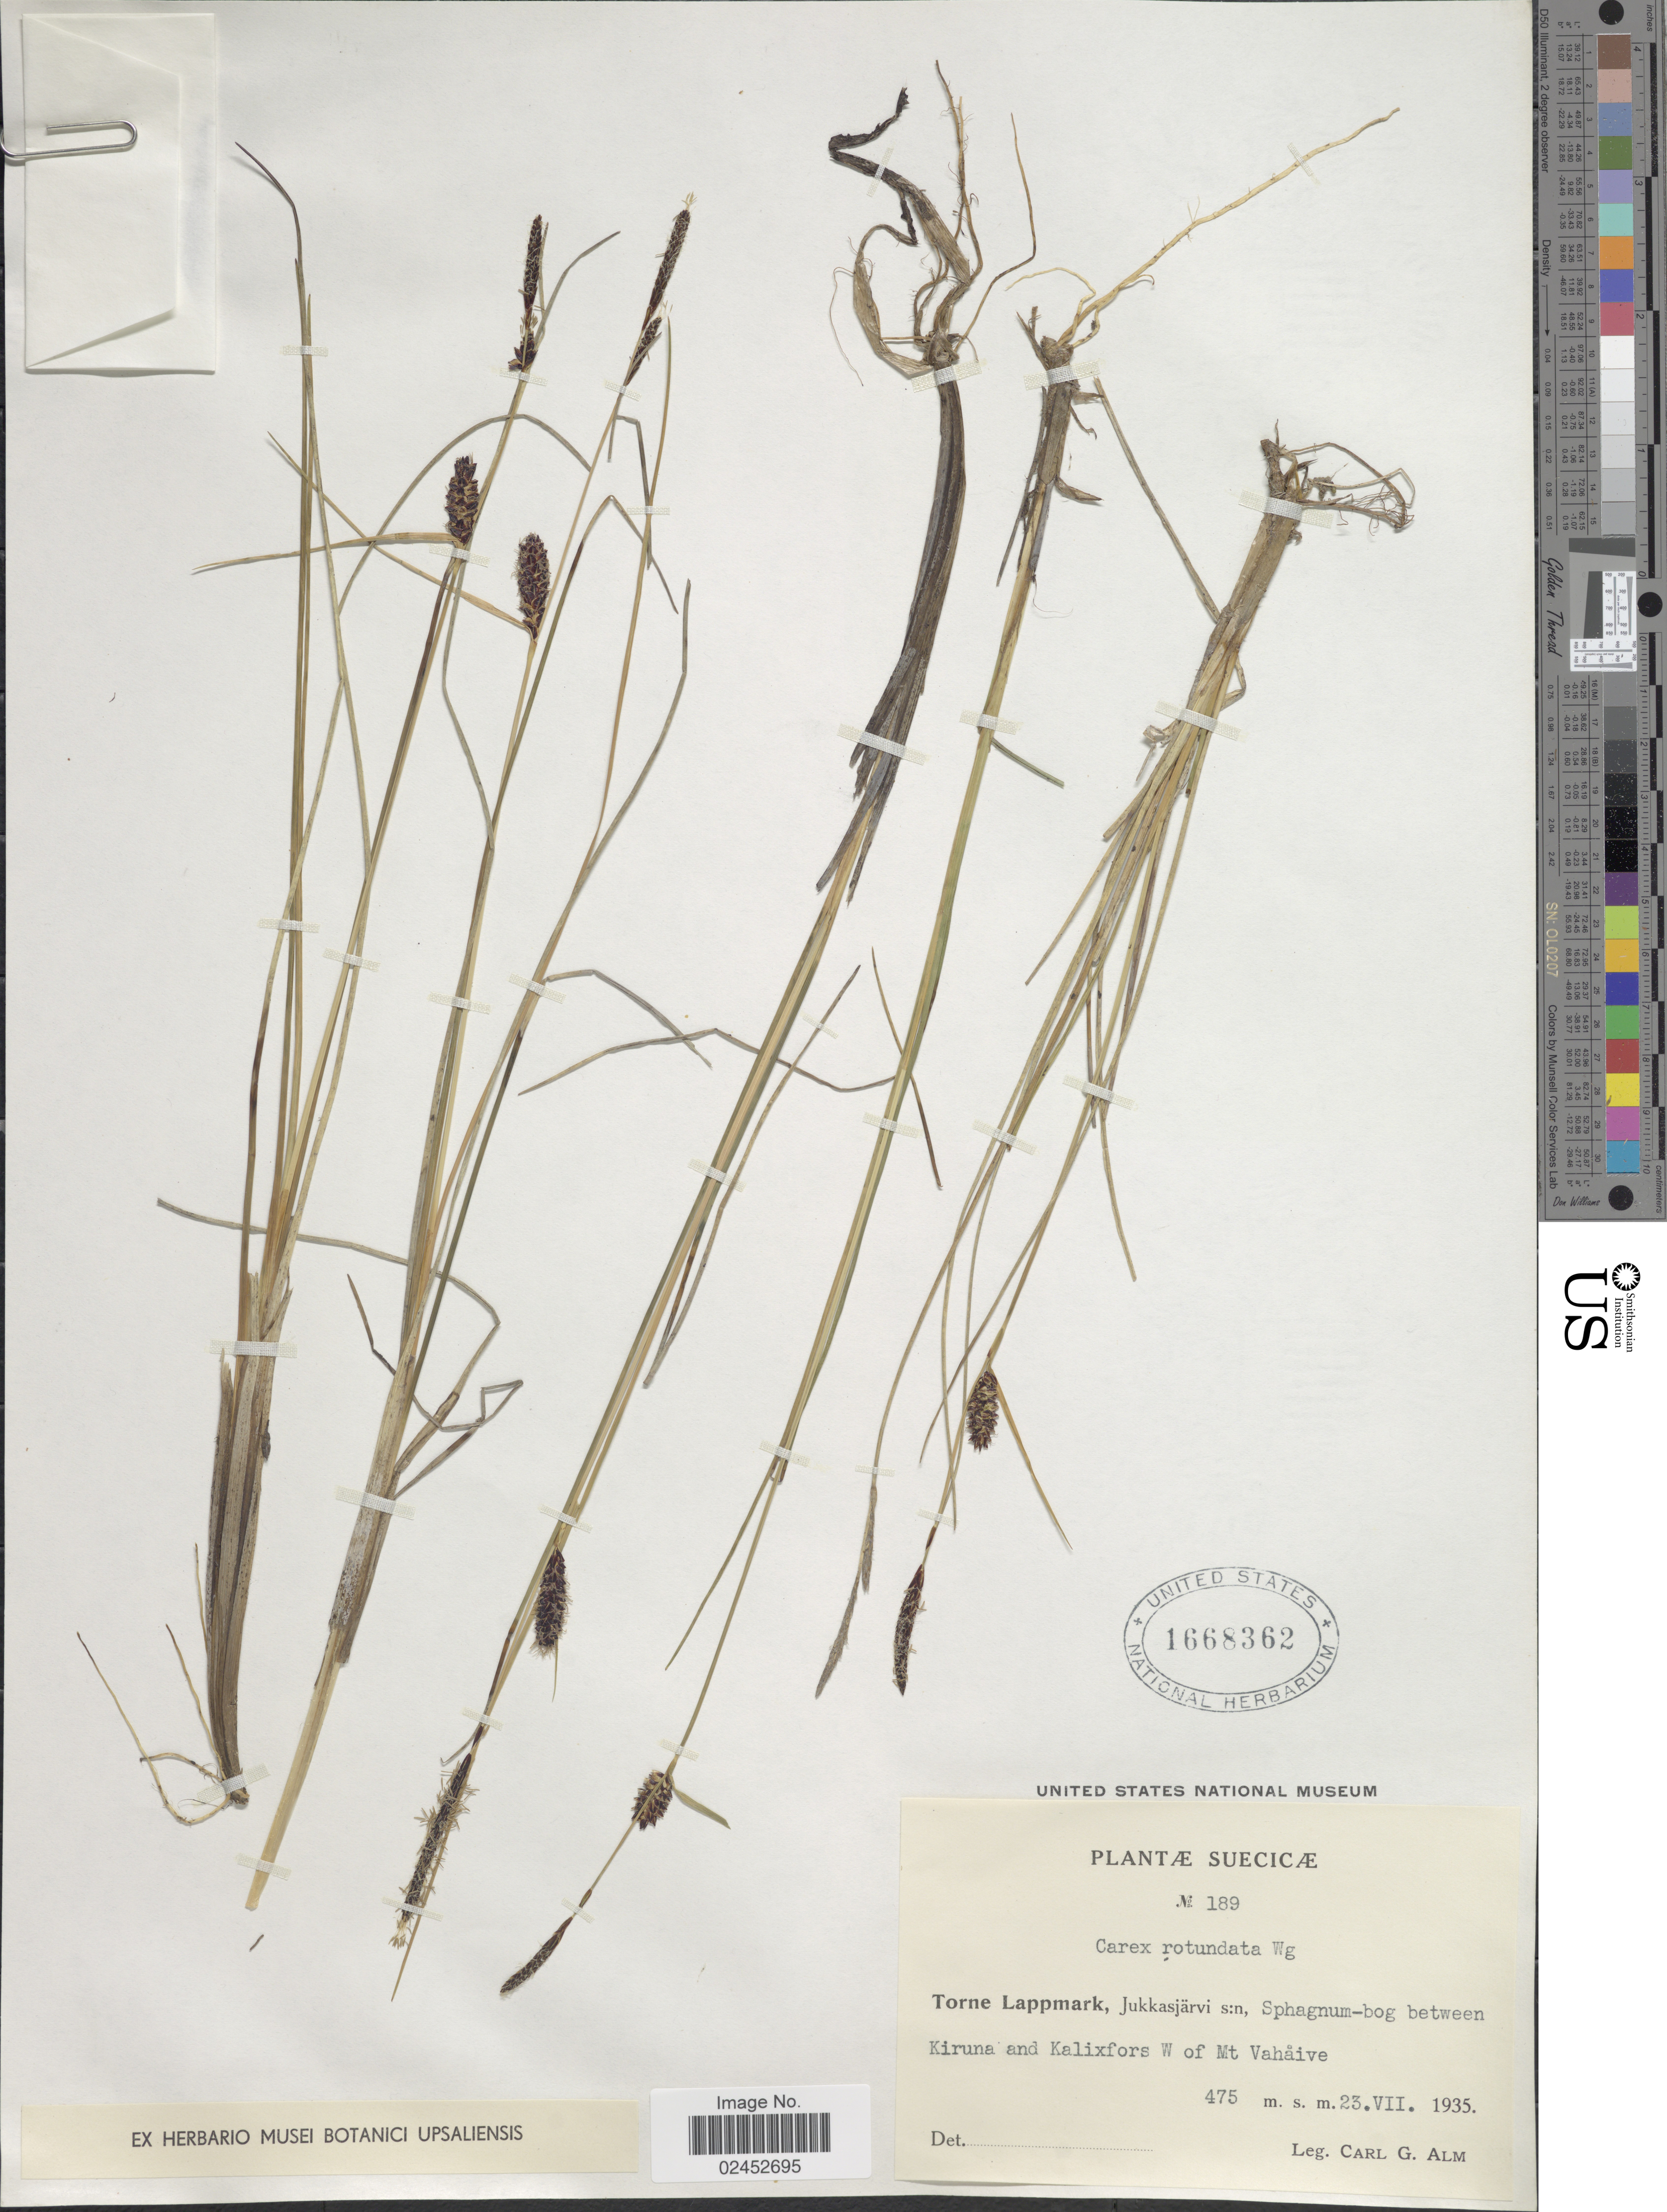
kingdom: Plantae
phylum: Tracheophyta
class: Liliopsida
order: Poales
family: Cyperaceae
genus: Carex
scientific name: Carex rotundata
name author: Wahlenb.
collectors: C. G. Alm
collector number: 189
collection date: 1935-07-23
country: Sweden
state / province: Norrbotten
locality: Suecicae, Torne Lappmark, Jukkasjarvi s:n, Sphagnum-bog between Kiruna and Kalixfors W of Mt Vahaive.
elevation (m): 475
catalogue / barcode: US 1668362